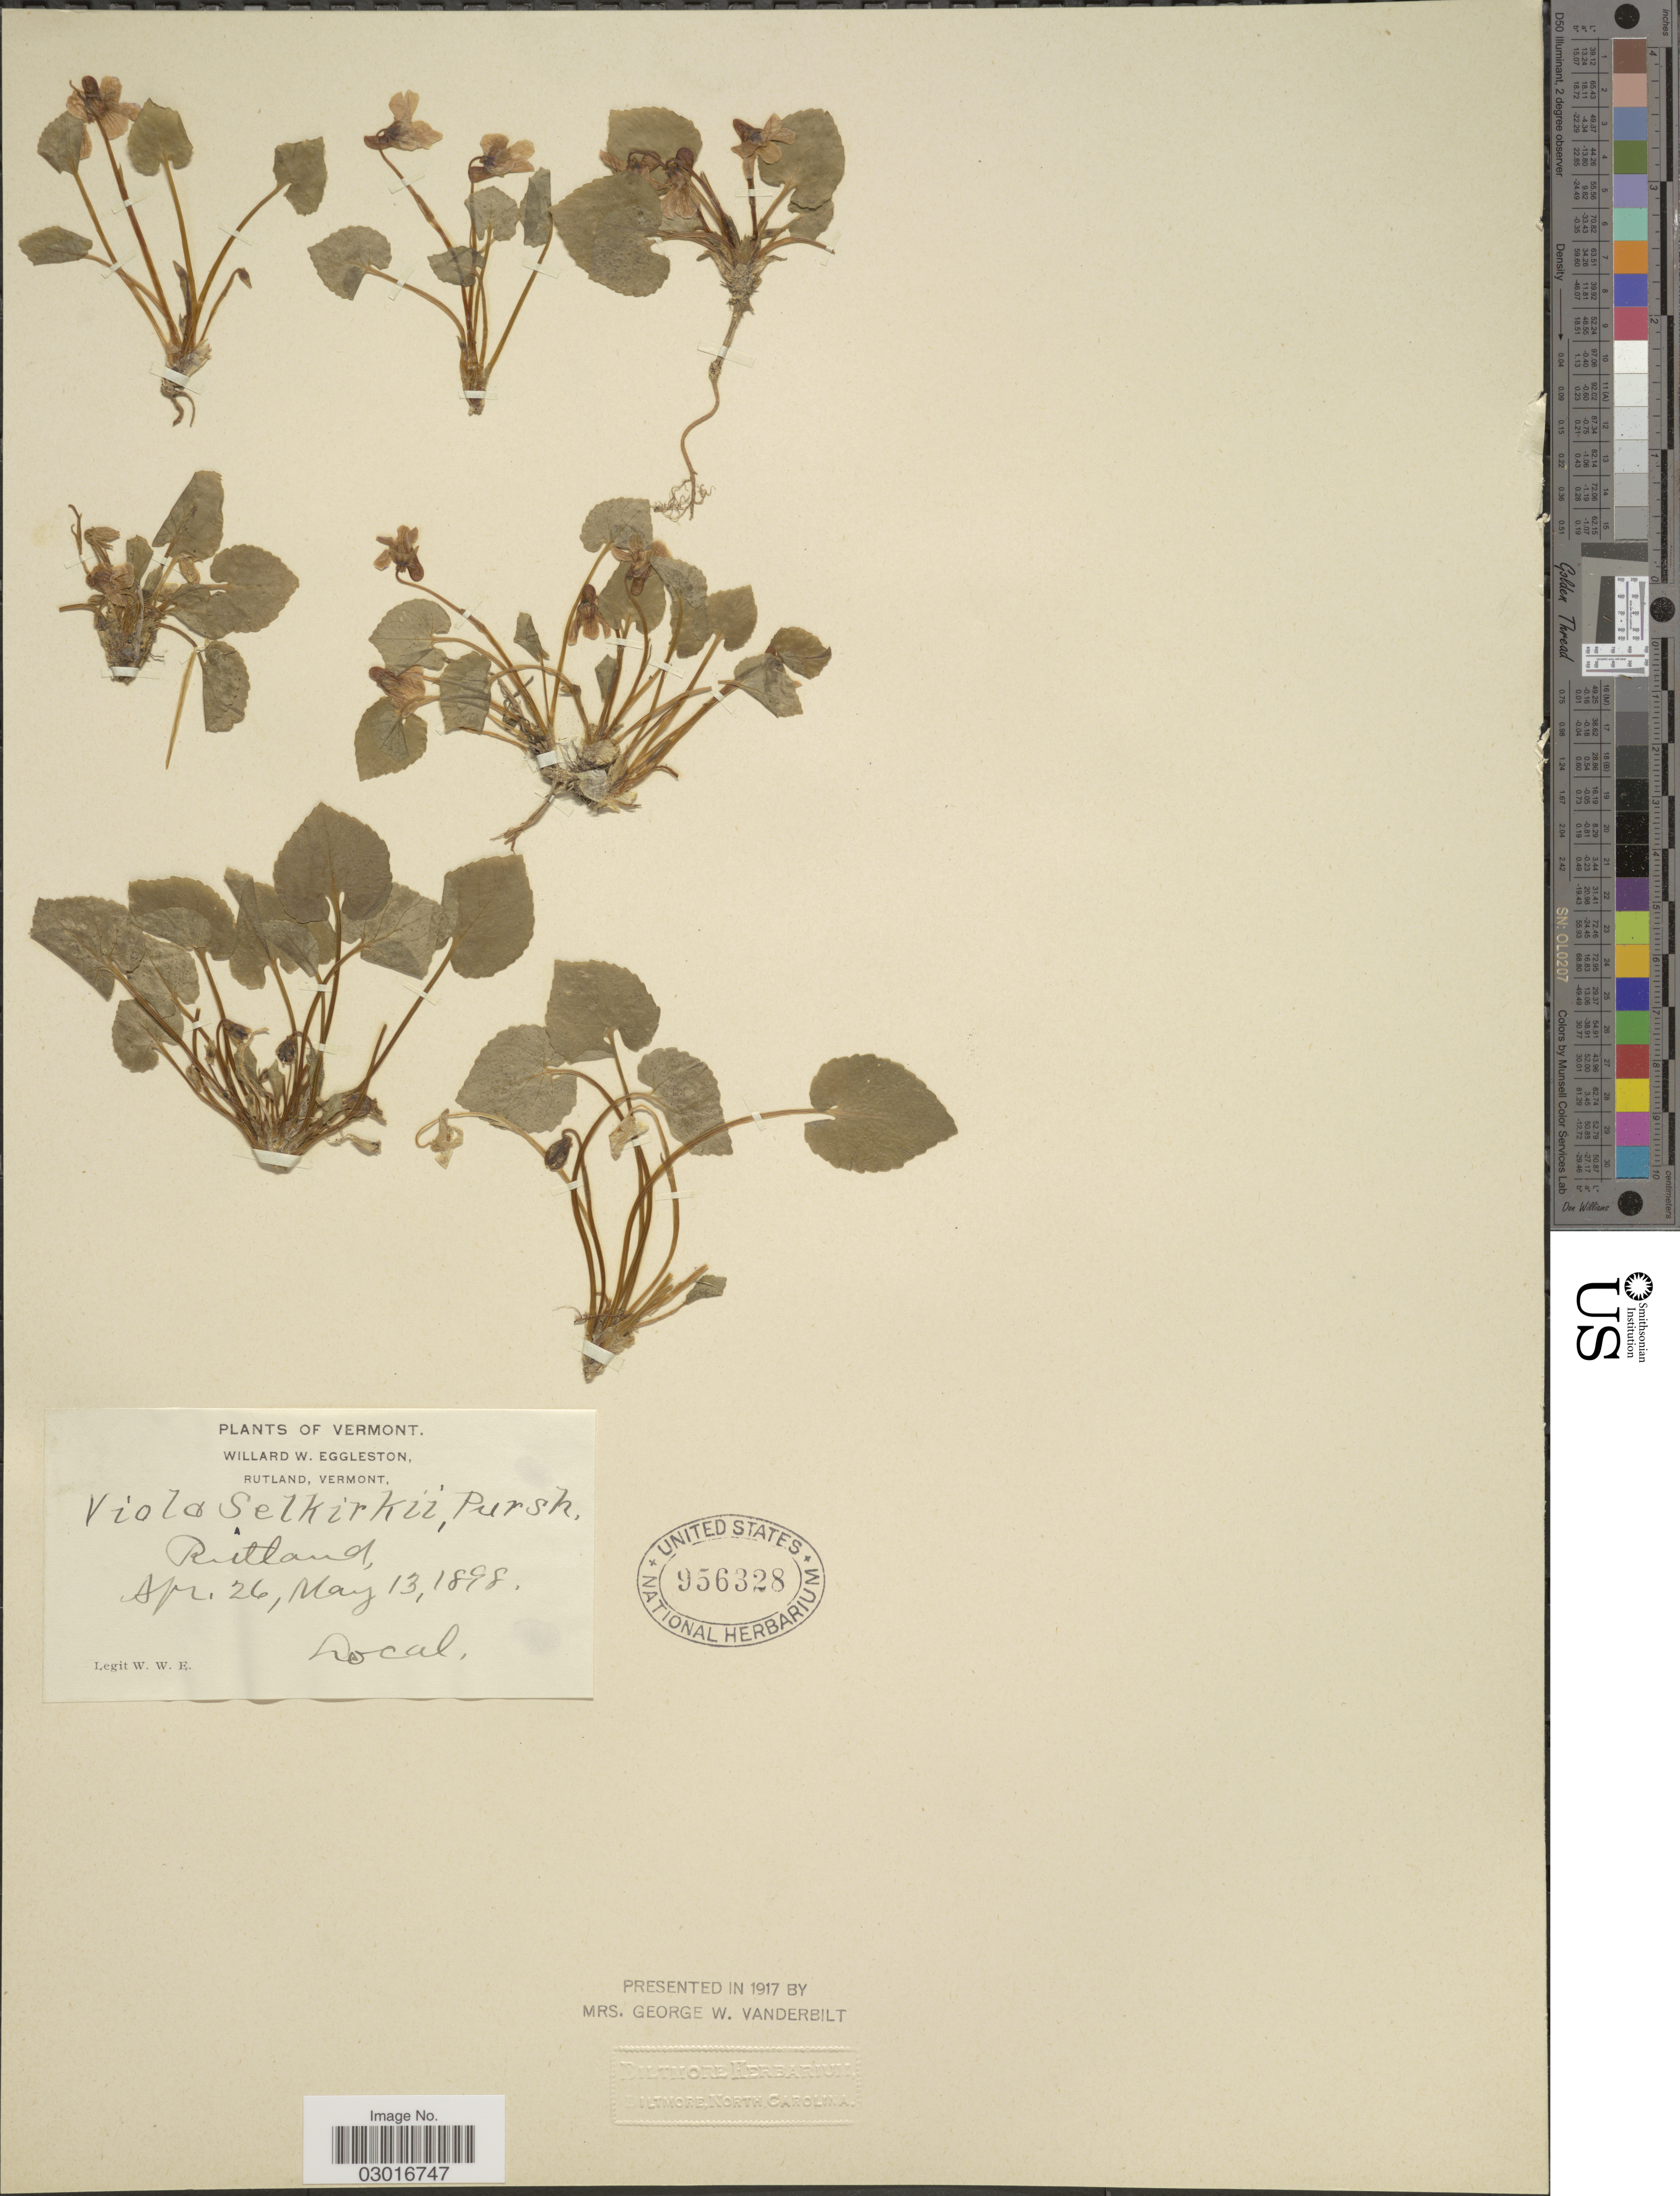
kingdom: Plantae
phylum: Tracheophyta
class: Magnoliopsida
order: Malpighiales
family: Violaceae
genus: Viola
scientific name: Viola selkirkii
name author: Pursh ex Goldie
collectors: W. W. Eggleston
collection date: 1898-04-26/1898-05-13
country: United States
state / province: Vermont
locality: Rutland.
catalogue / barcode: US 956328